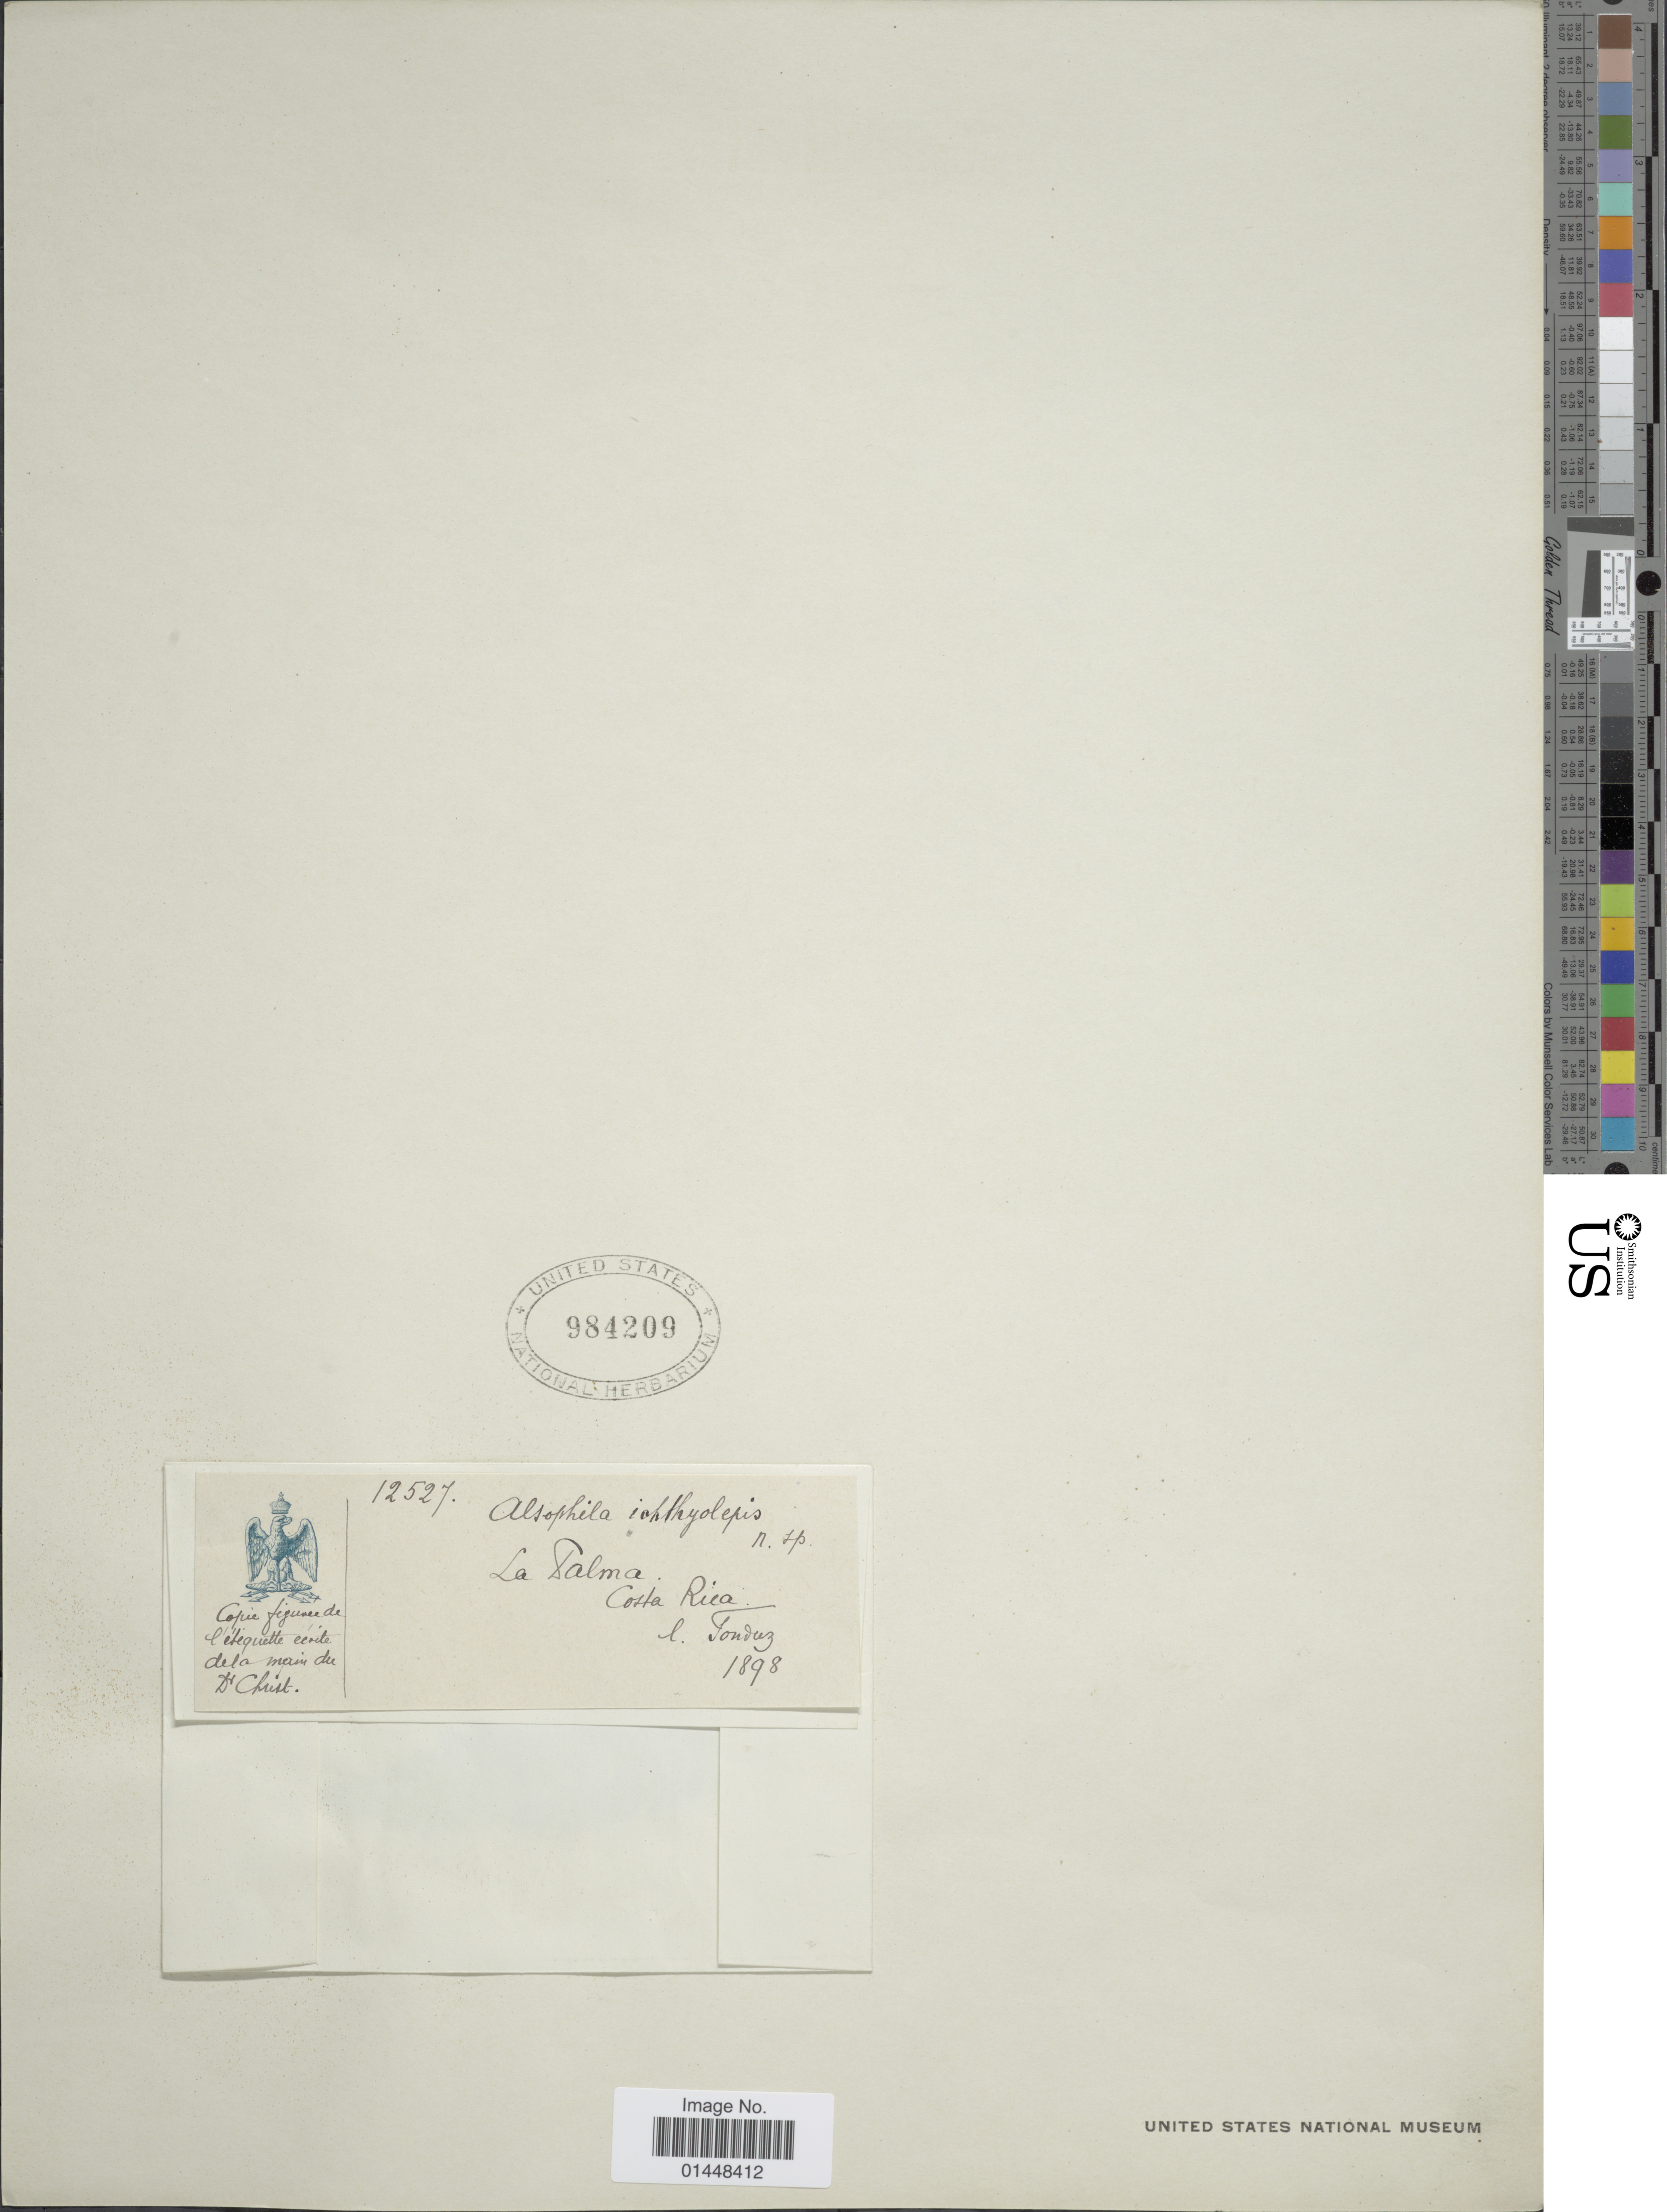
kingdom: Plantae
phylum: Tracheophyta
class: Polypodiopsida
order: Cyatheales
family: Cyatheaceae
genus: Cyathea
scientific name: Cyathea bicrenata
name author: Liebm.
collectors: A. Tonduz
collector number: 12527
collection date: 1898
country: Costa Rica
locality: La Palma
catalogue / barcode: US 984209